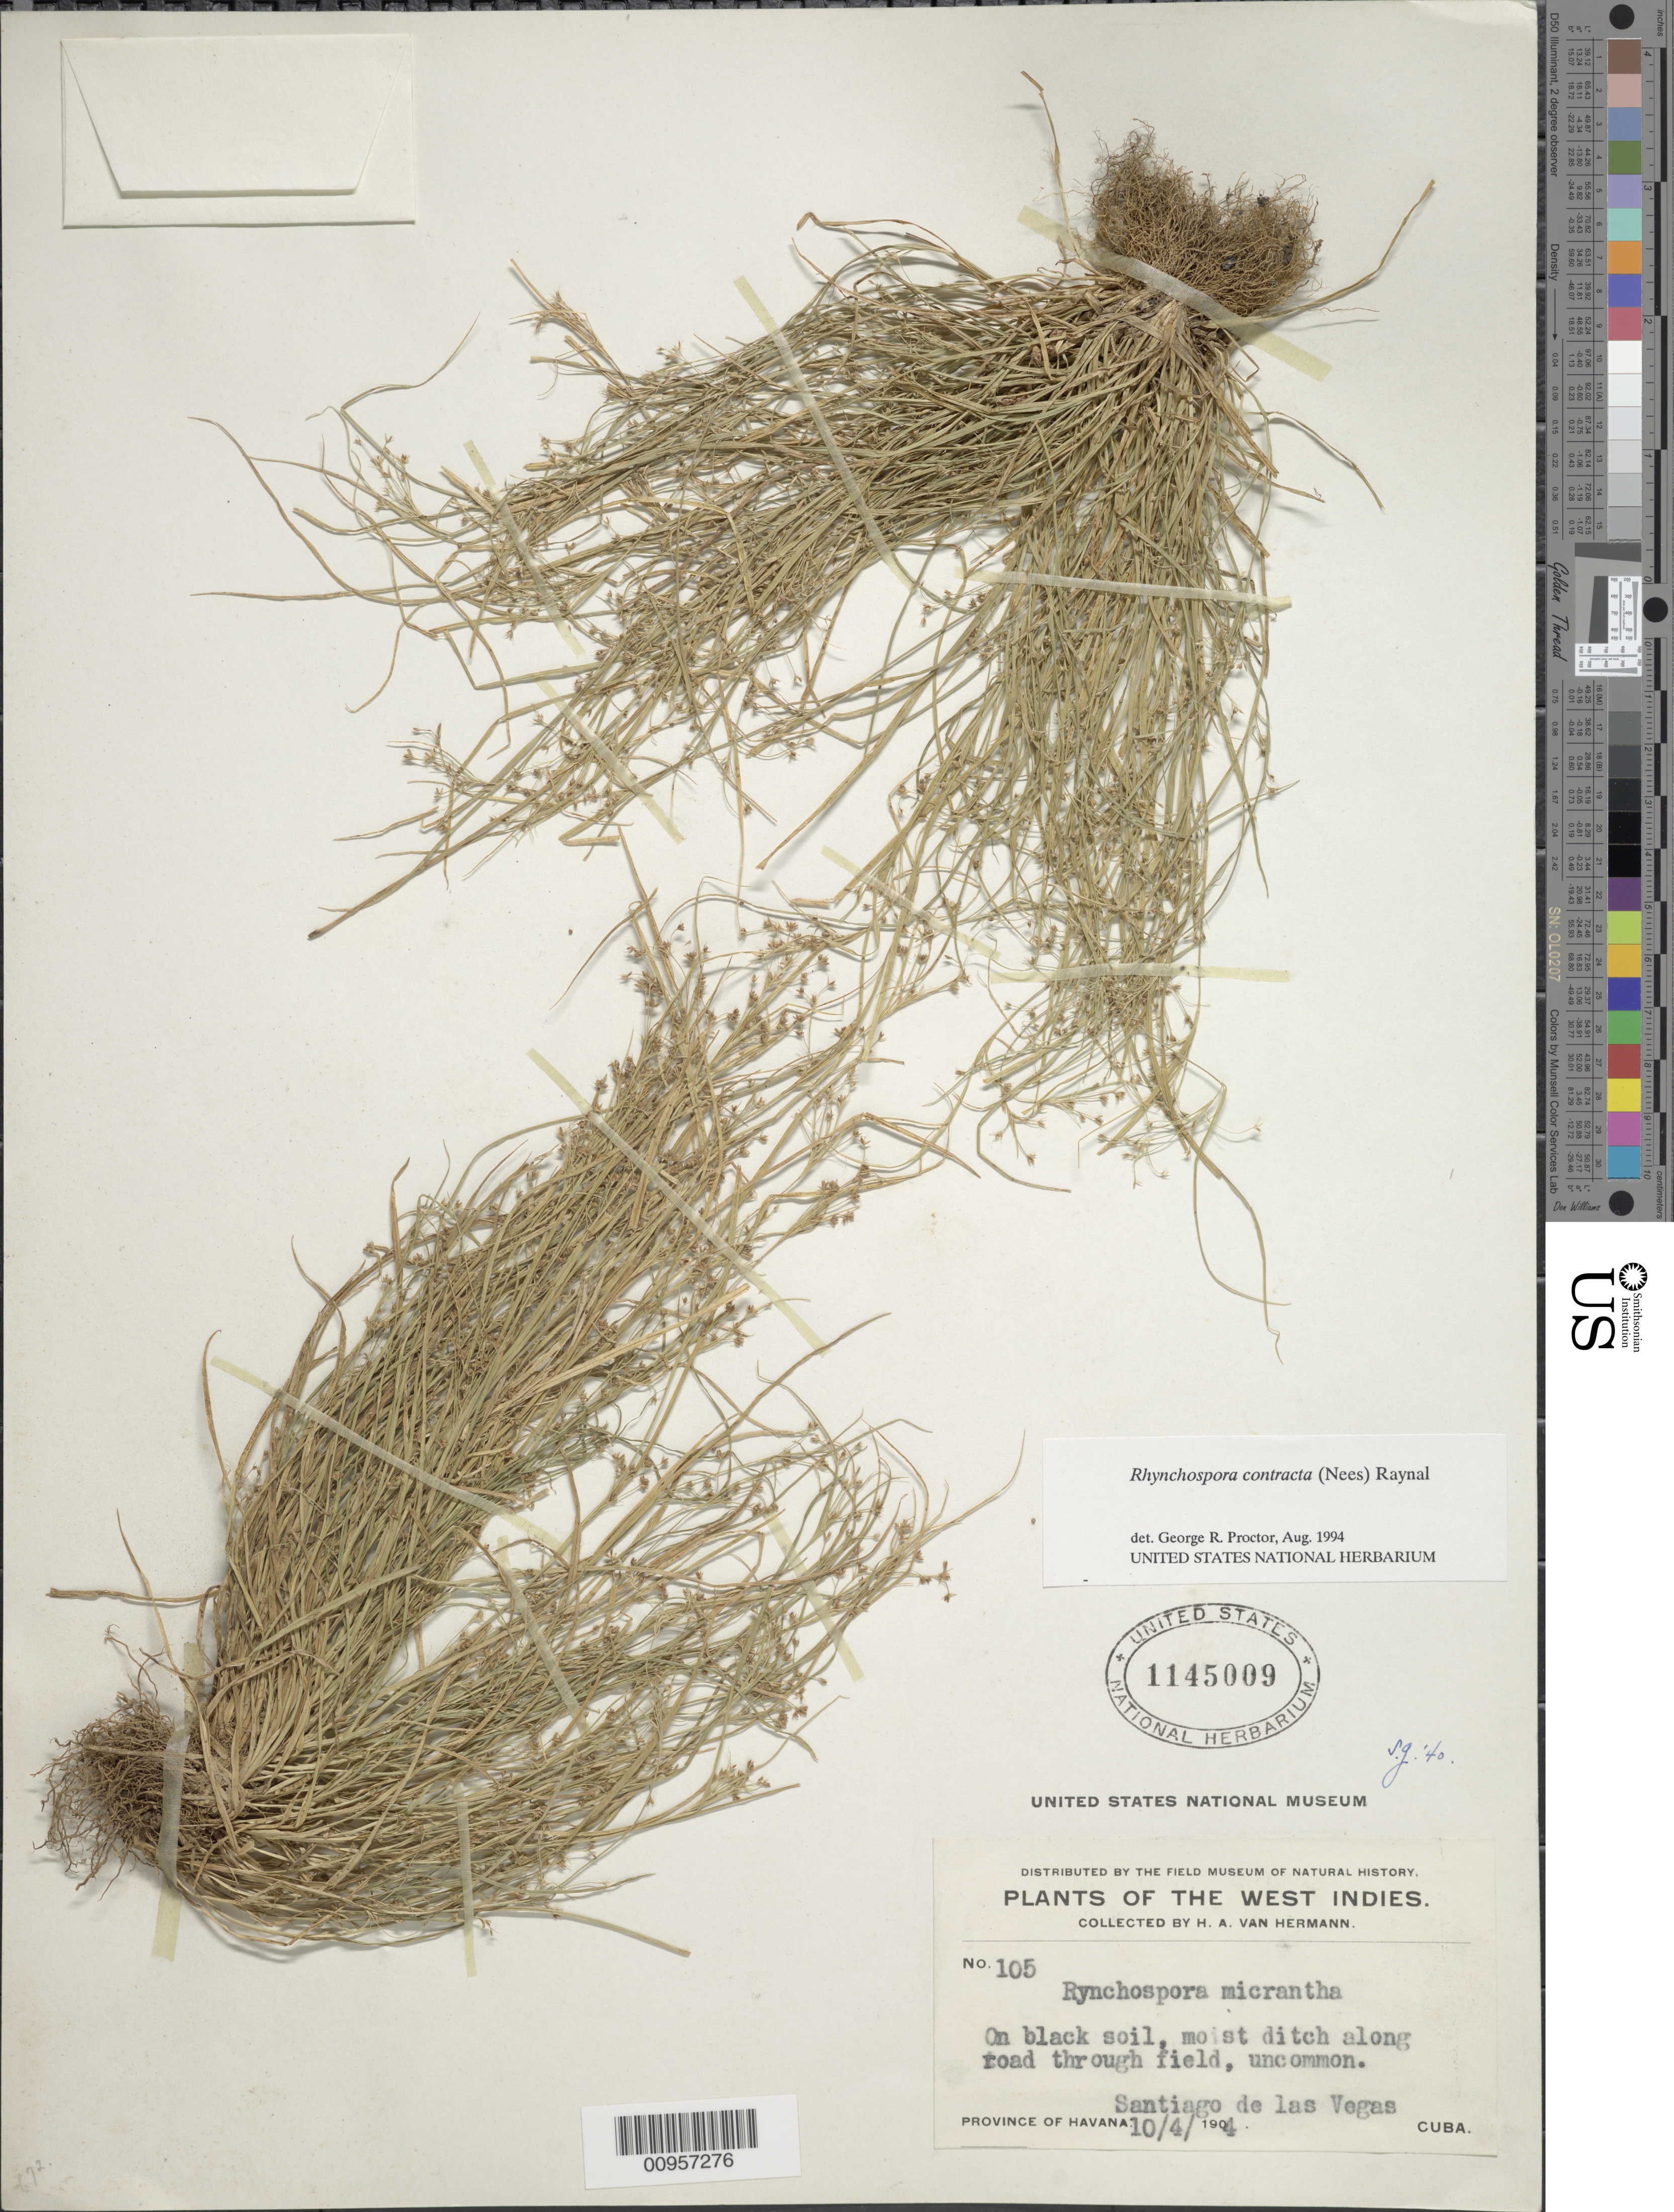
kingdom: Plantae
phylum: Tracheophyta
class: Liliopsida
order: Poales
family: Cyperaceae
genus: Rhynchospora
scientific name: Rhynchospora contracta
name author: (Nees) J. Raynal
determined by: Proctor, G. R.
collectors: H. A. Van Hermann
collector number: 105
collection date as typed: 04 Oct 1904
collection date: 1904-10-04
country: Cuba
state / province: La Habana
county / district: Municipio Boyeros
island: Cuba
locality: Santiago de las Vegas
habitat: On black soil, in moist ditch along road through field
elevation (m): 97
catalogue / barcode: US 1145009